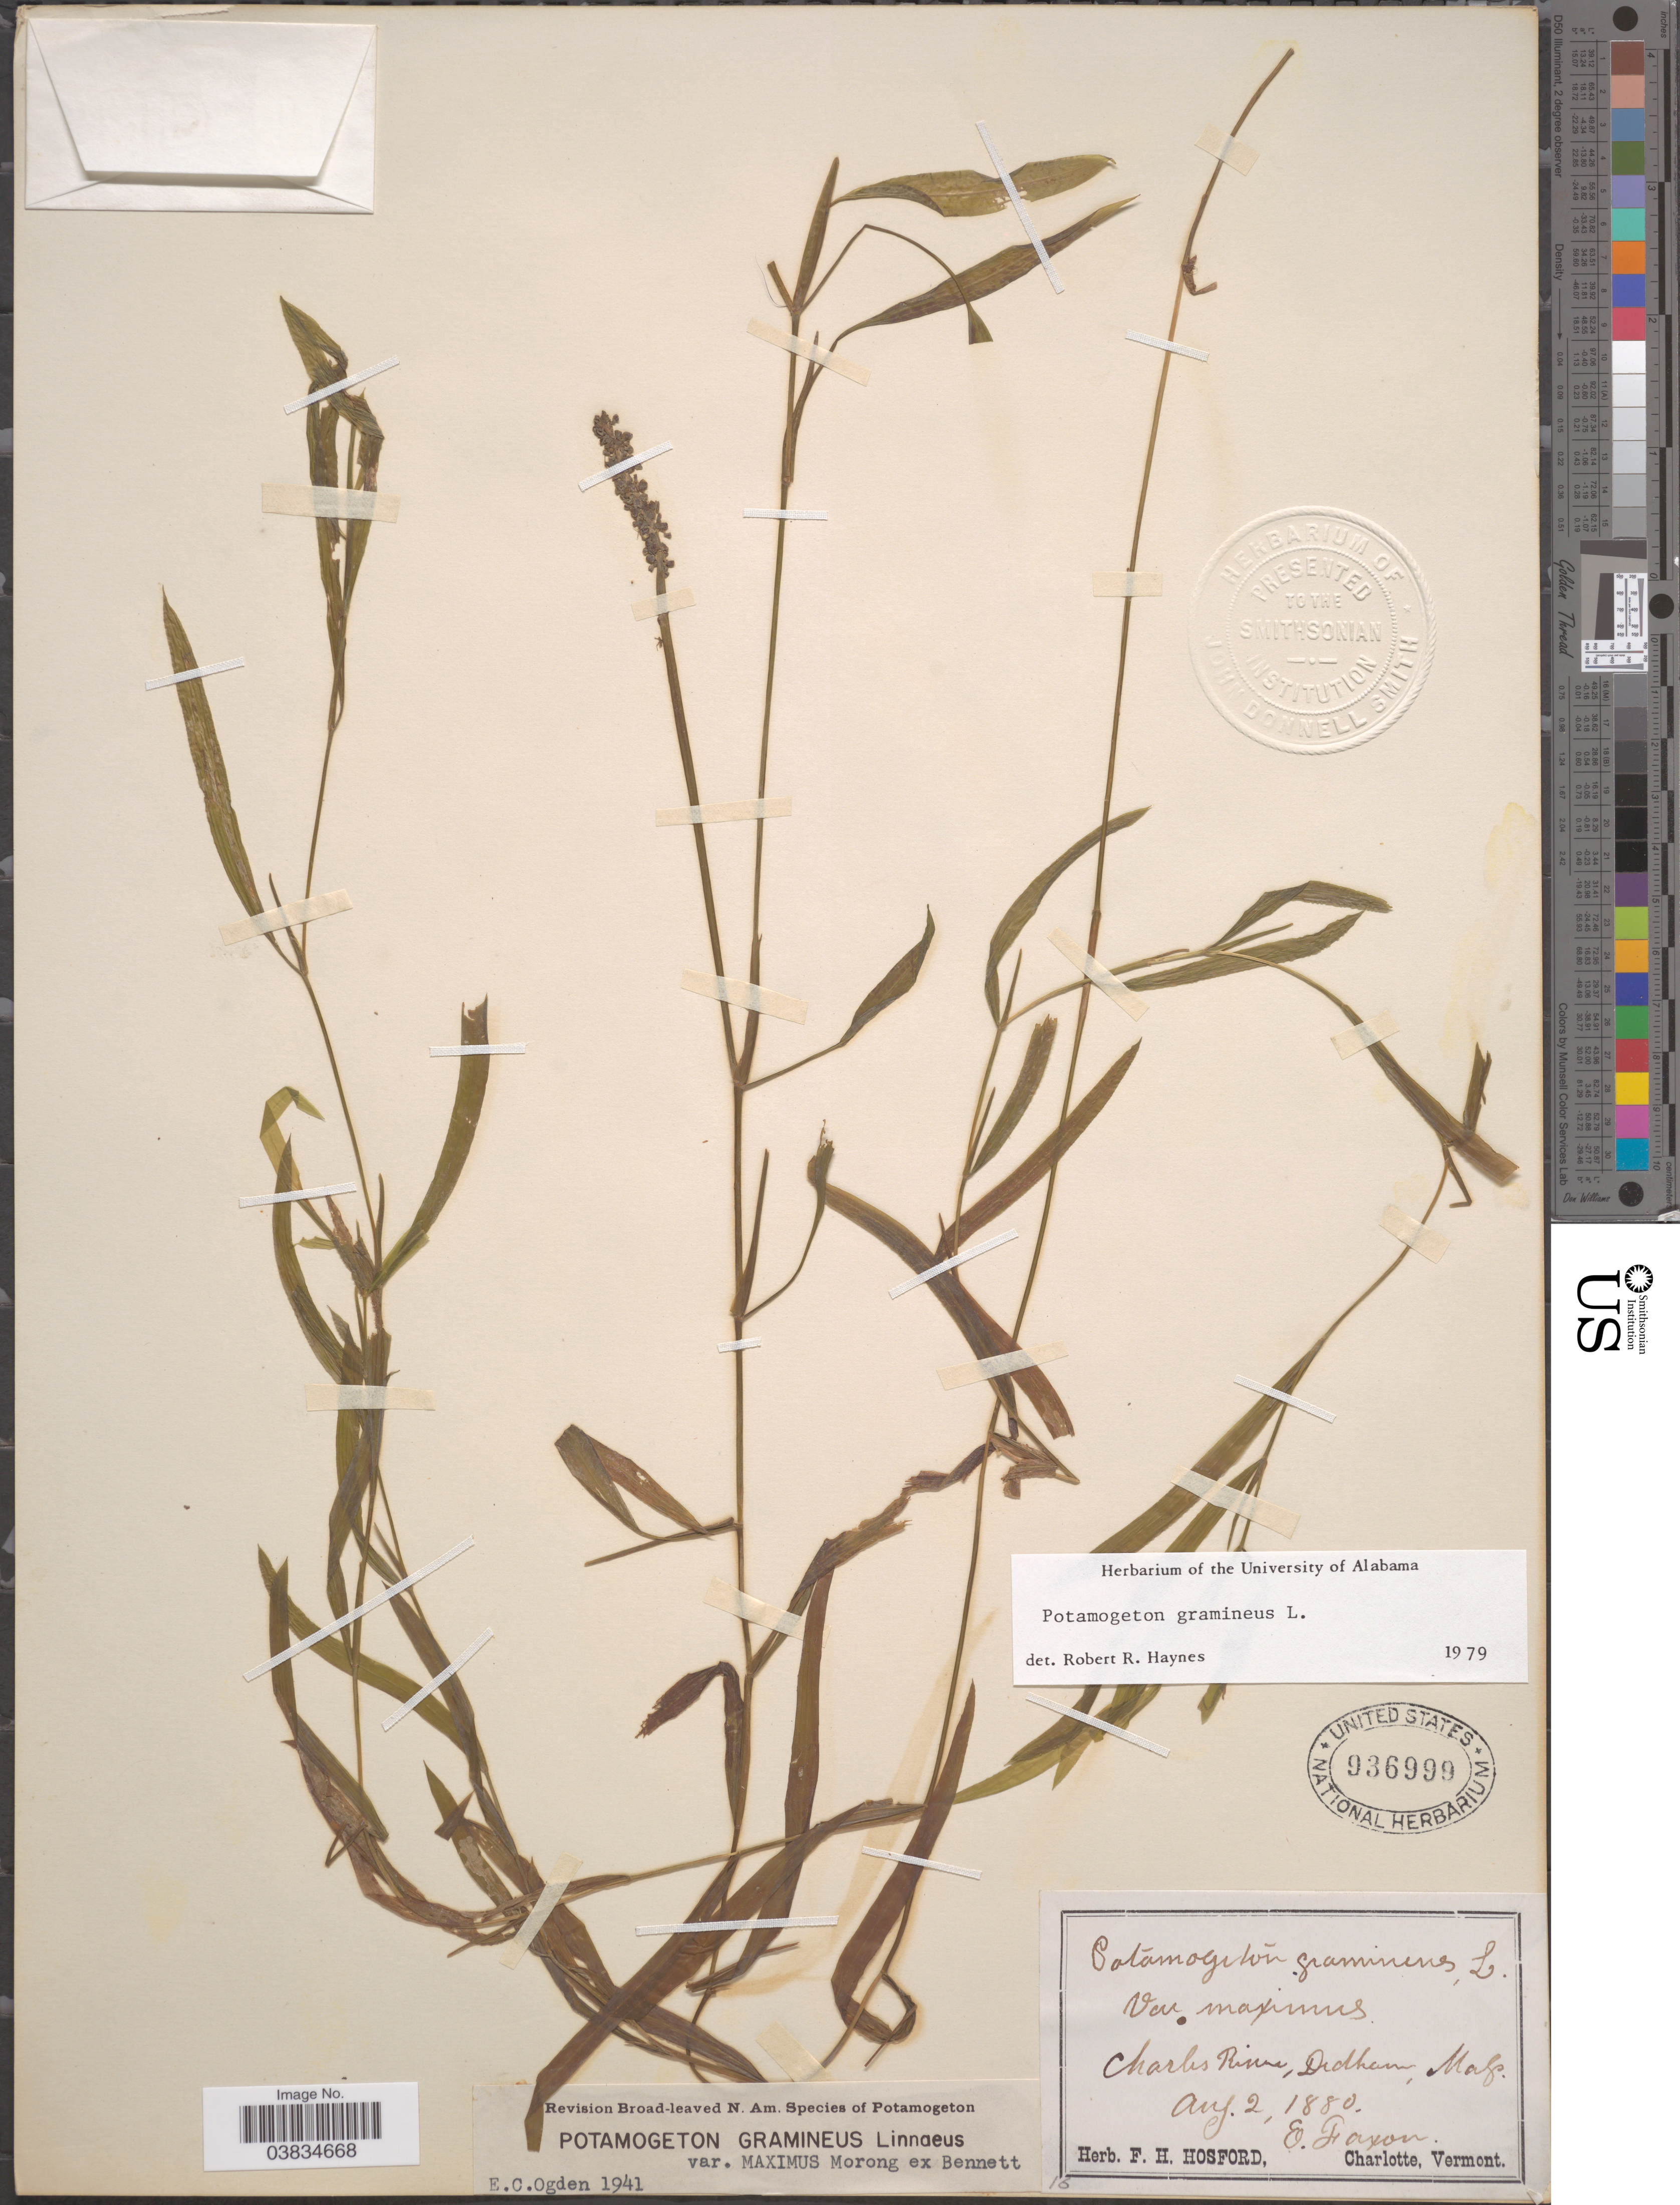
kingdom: Plantae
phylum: Tracheophyta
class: Liliopsida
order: Alismatales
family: Potamogetonaceae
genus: Potamogeton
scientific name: Potamogeton gramineus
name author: L.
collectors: E. Faxon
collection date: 1880-08-02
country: United States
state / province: Massachusetts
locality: Charles River, Dedham.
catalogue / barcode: US 936999